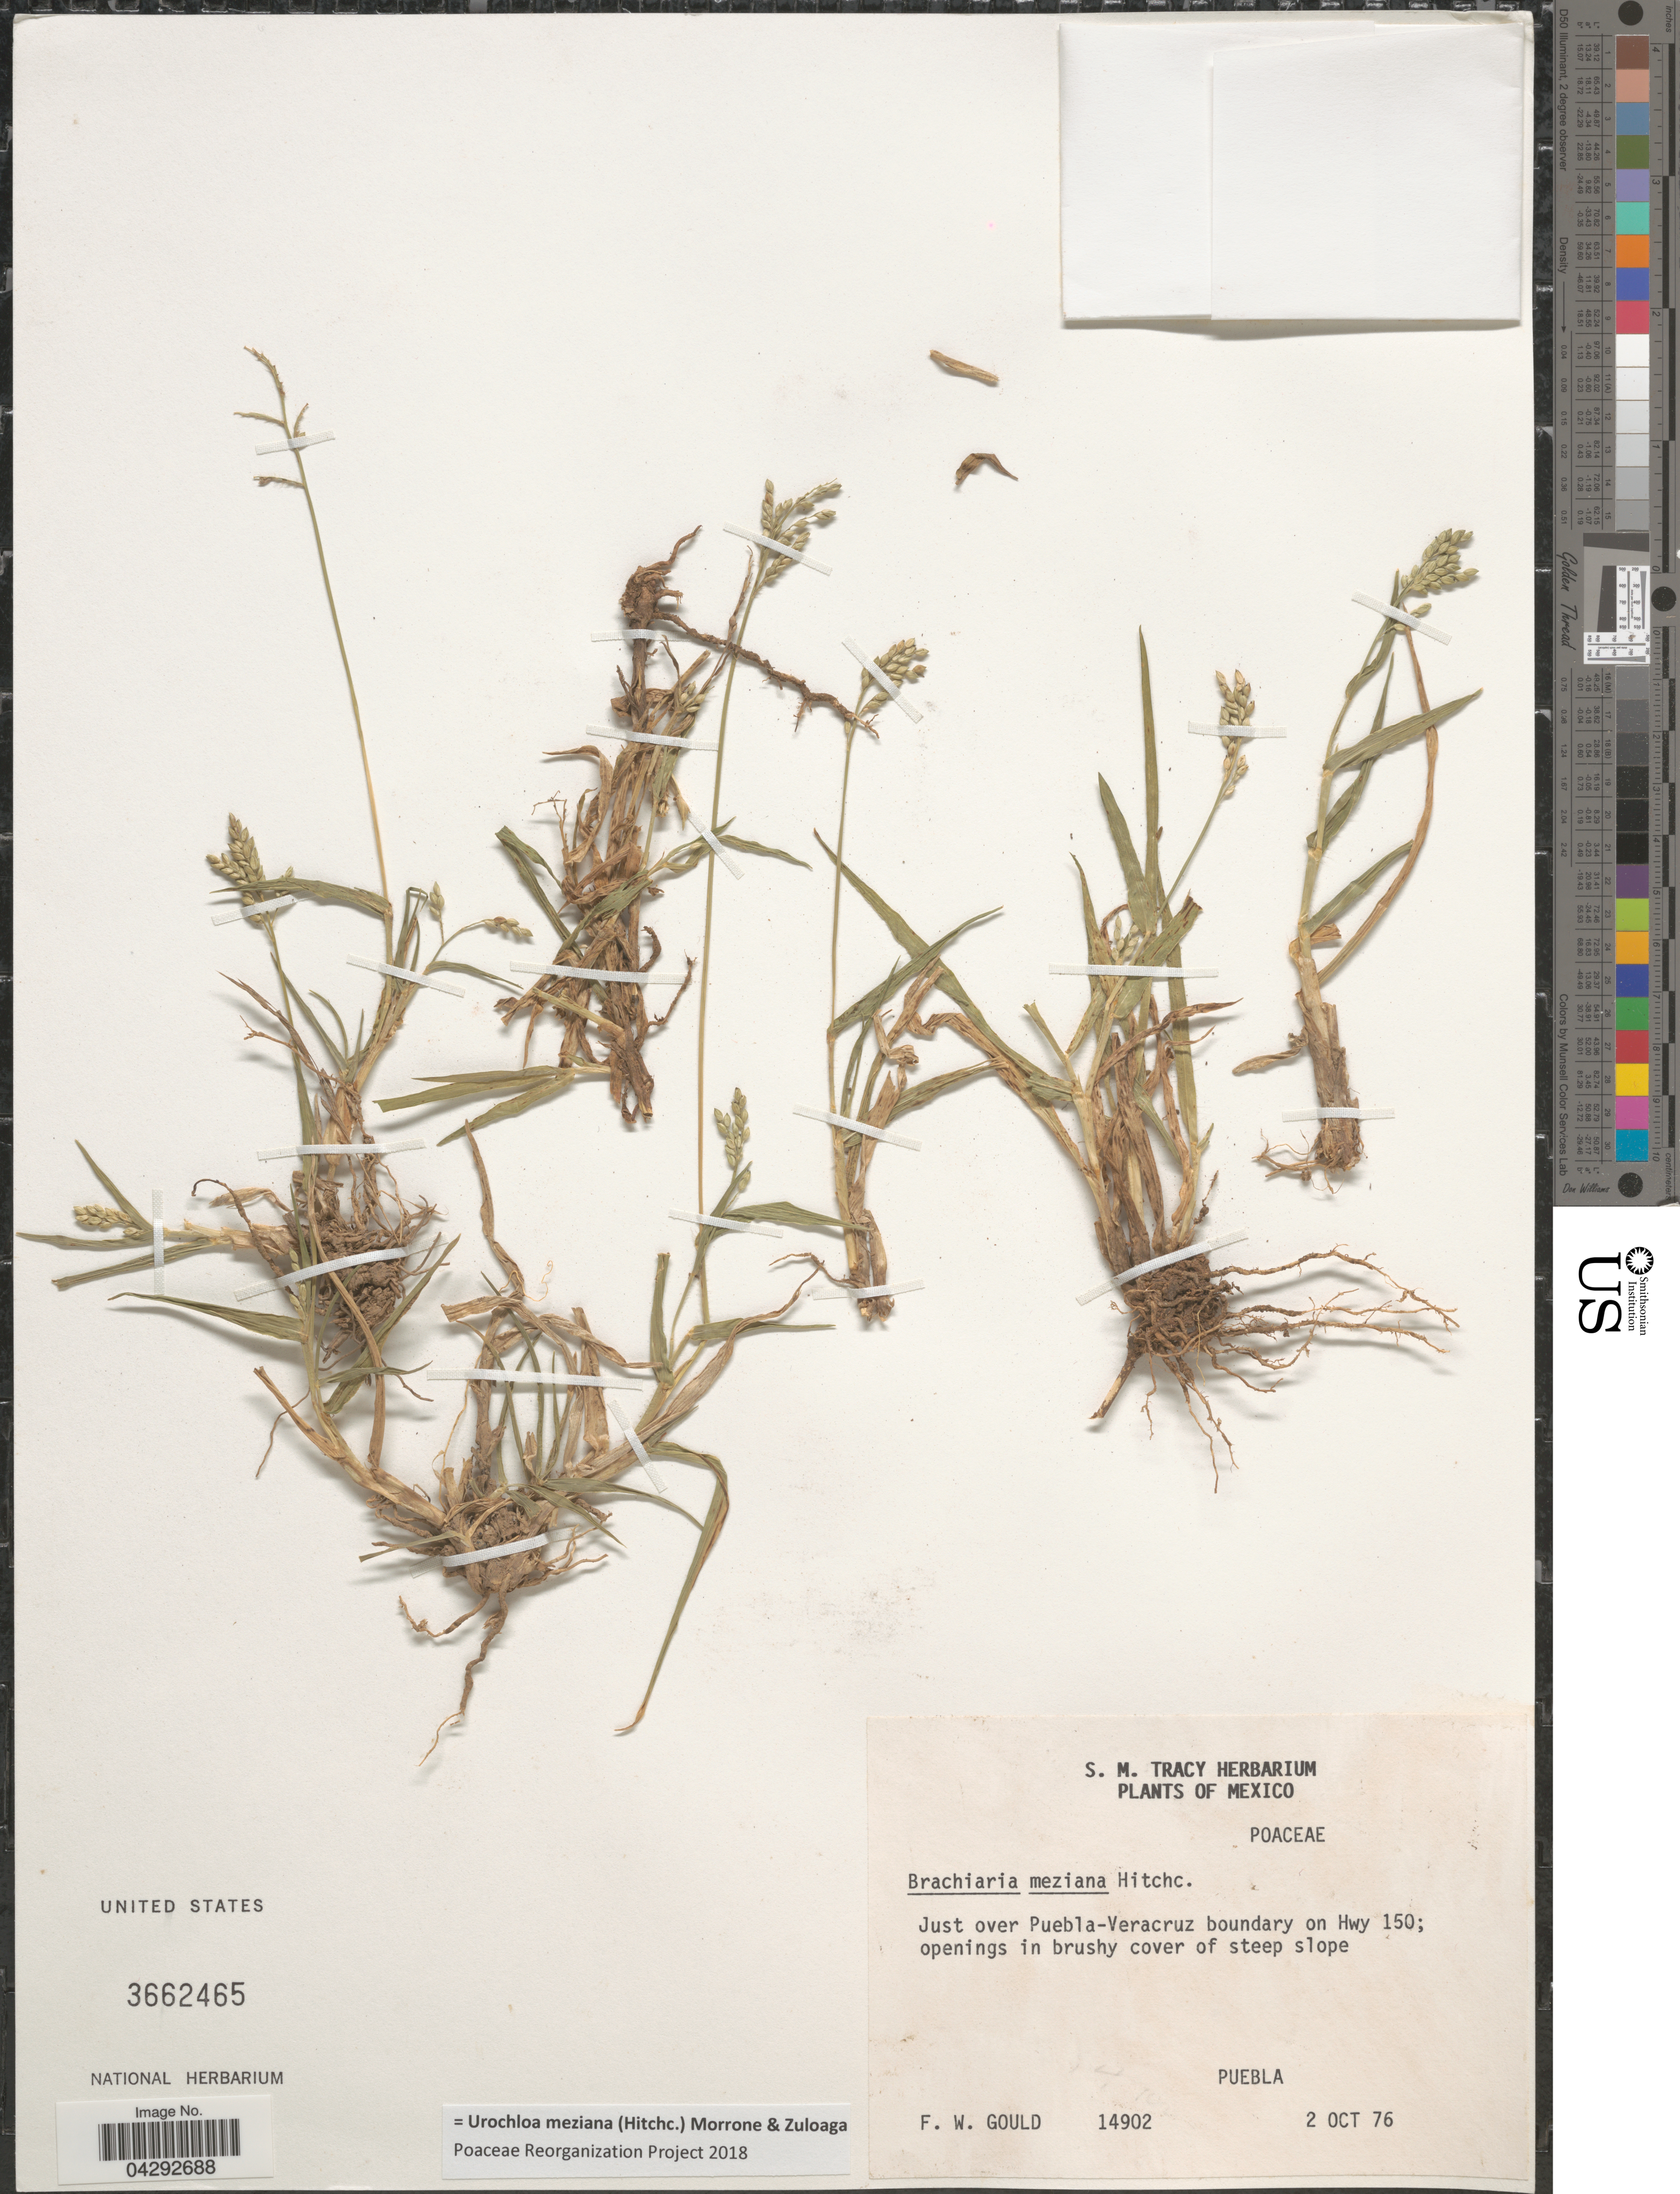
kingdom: Plantae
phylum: Tracheophyta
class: Liliopsida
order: Poales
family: Poaceae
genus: Urochloa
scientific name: Urochloa meziana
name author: (Hitchc.) Morrone & Zuloaga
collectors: F. W. Gould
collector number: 14902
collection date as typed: Transcribed d/m/y: 2/10/76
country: Mexico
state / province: Puebla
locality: Just over Puebla-Veracruz boundary on Hwy 150; openings in brushy cover of steep slope.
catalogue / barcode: US 3662465